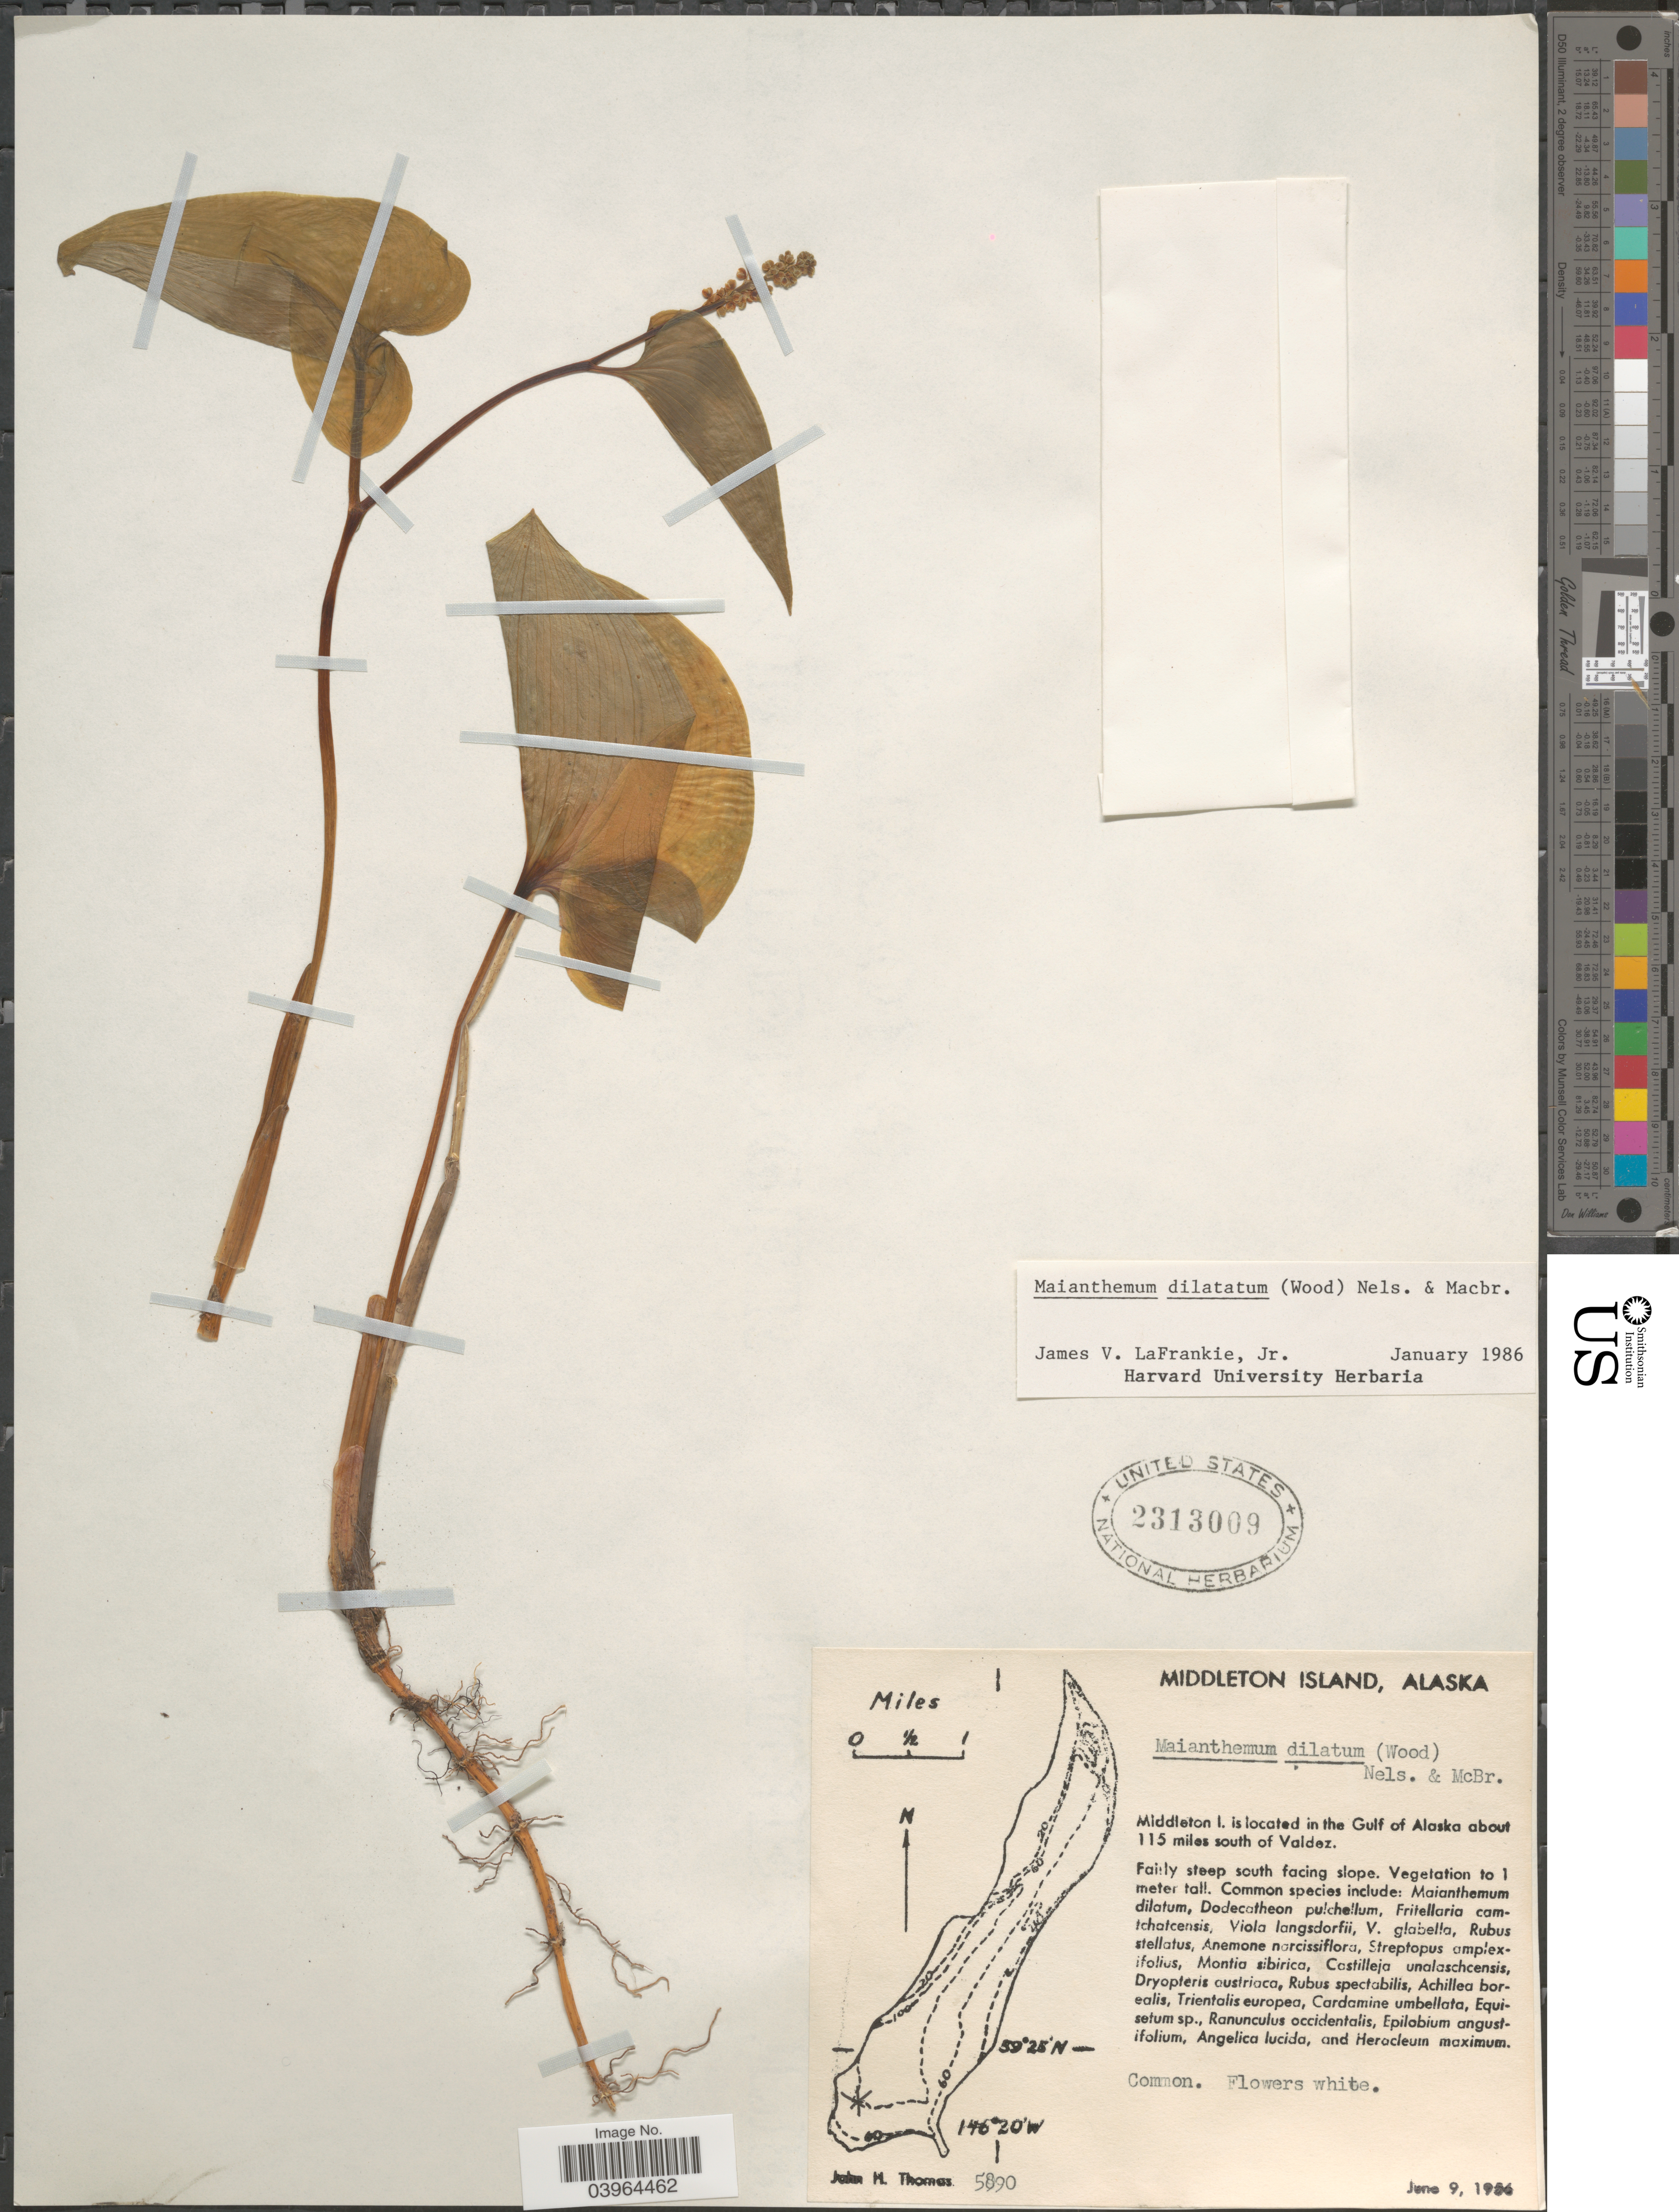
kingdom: Plantae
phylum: Tracheophyta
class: Liliopsida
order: Asparagales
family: Asparagaceae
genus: Maianthemum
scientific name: Maianthemum dilatatum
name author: (Alph. Wood) A. Nelson & J.F. Macbr.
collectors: J. H. Thomas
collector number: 5890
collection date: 1956-06-09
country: United States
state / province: Alaska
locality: Middleton Island. Middleton I. is located in the Gulf of Alaska about 115 miles south of Valdez.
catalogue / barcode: US 2313009